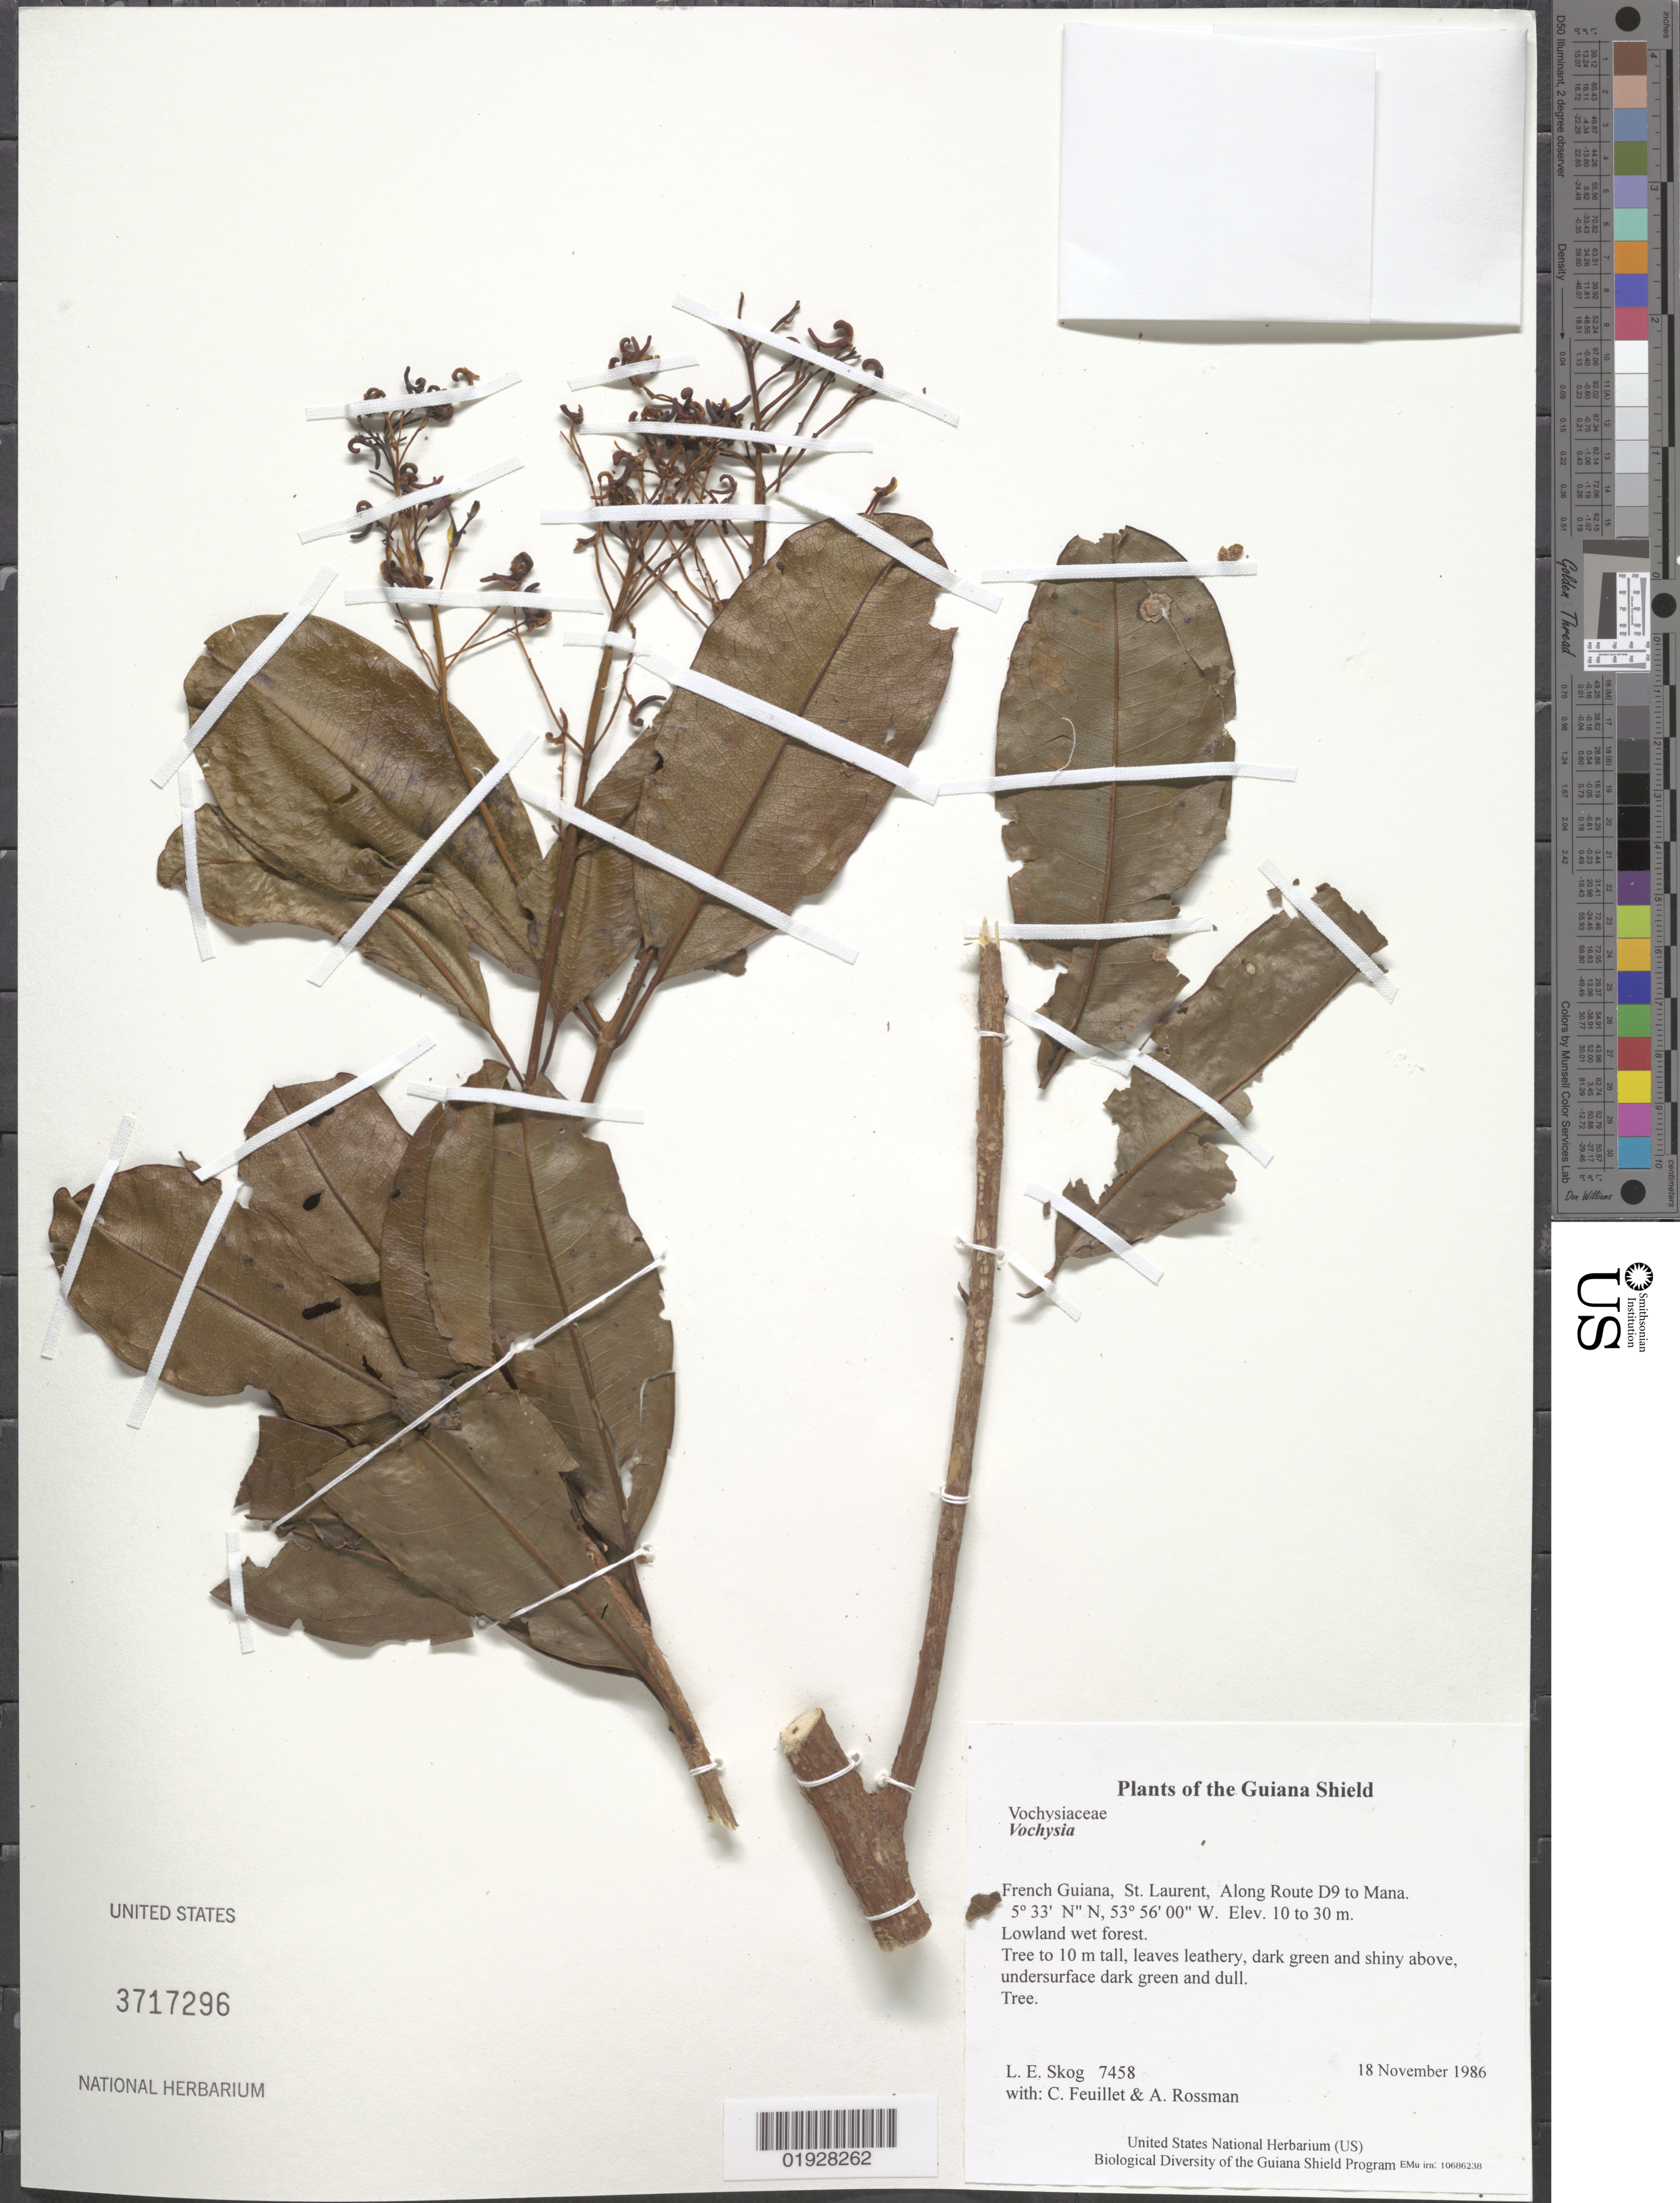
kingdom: Plantae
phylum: Tracheophyta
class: Magnoliopsida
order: Myrtales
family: Vochysiaceae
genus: Vochysia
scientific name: Vochysia sp.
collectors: L. E. Skog, C. Feuillet & A. Rossman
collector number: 7458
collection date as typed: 18 November 1986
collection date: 1986-11-18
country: French Guiana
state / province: Saint-Laurent-du-Maroni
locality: Along Route D9 to Mana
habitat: Lowland wet forest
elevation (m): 10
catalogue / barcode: US 3717296